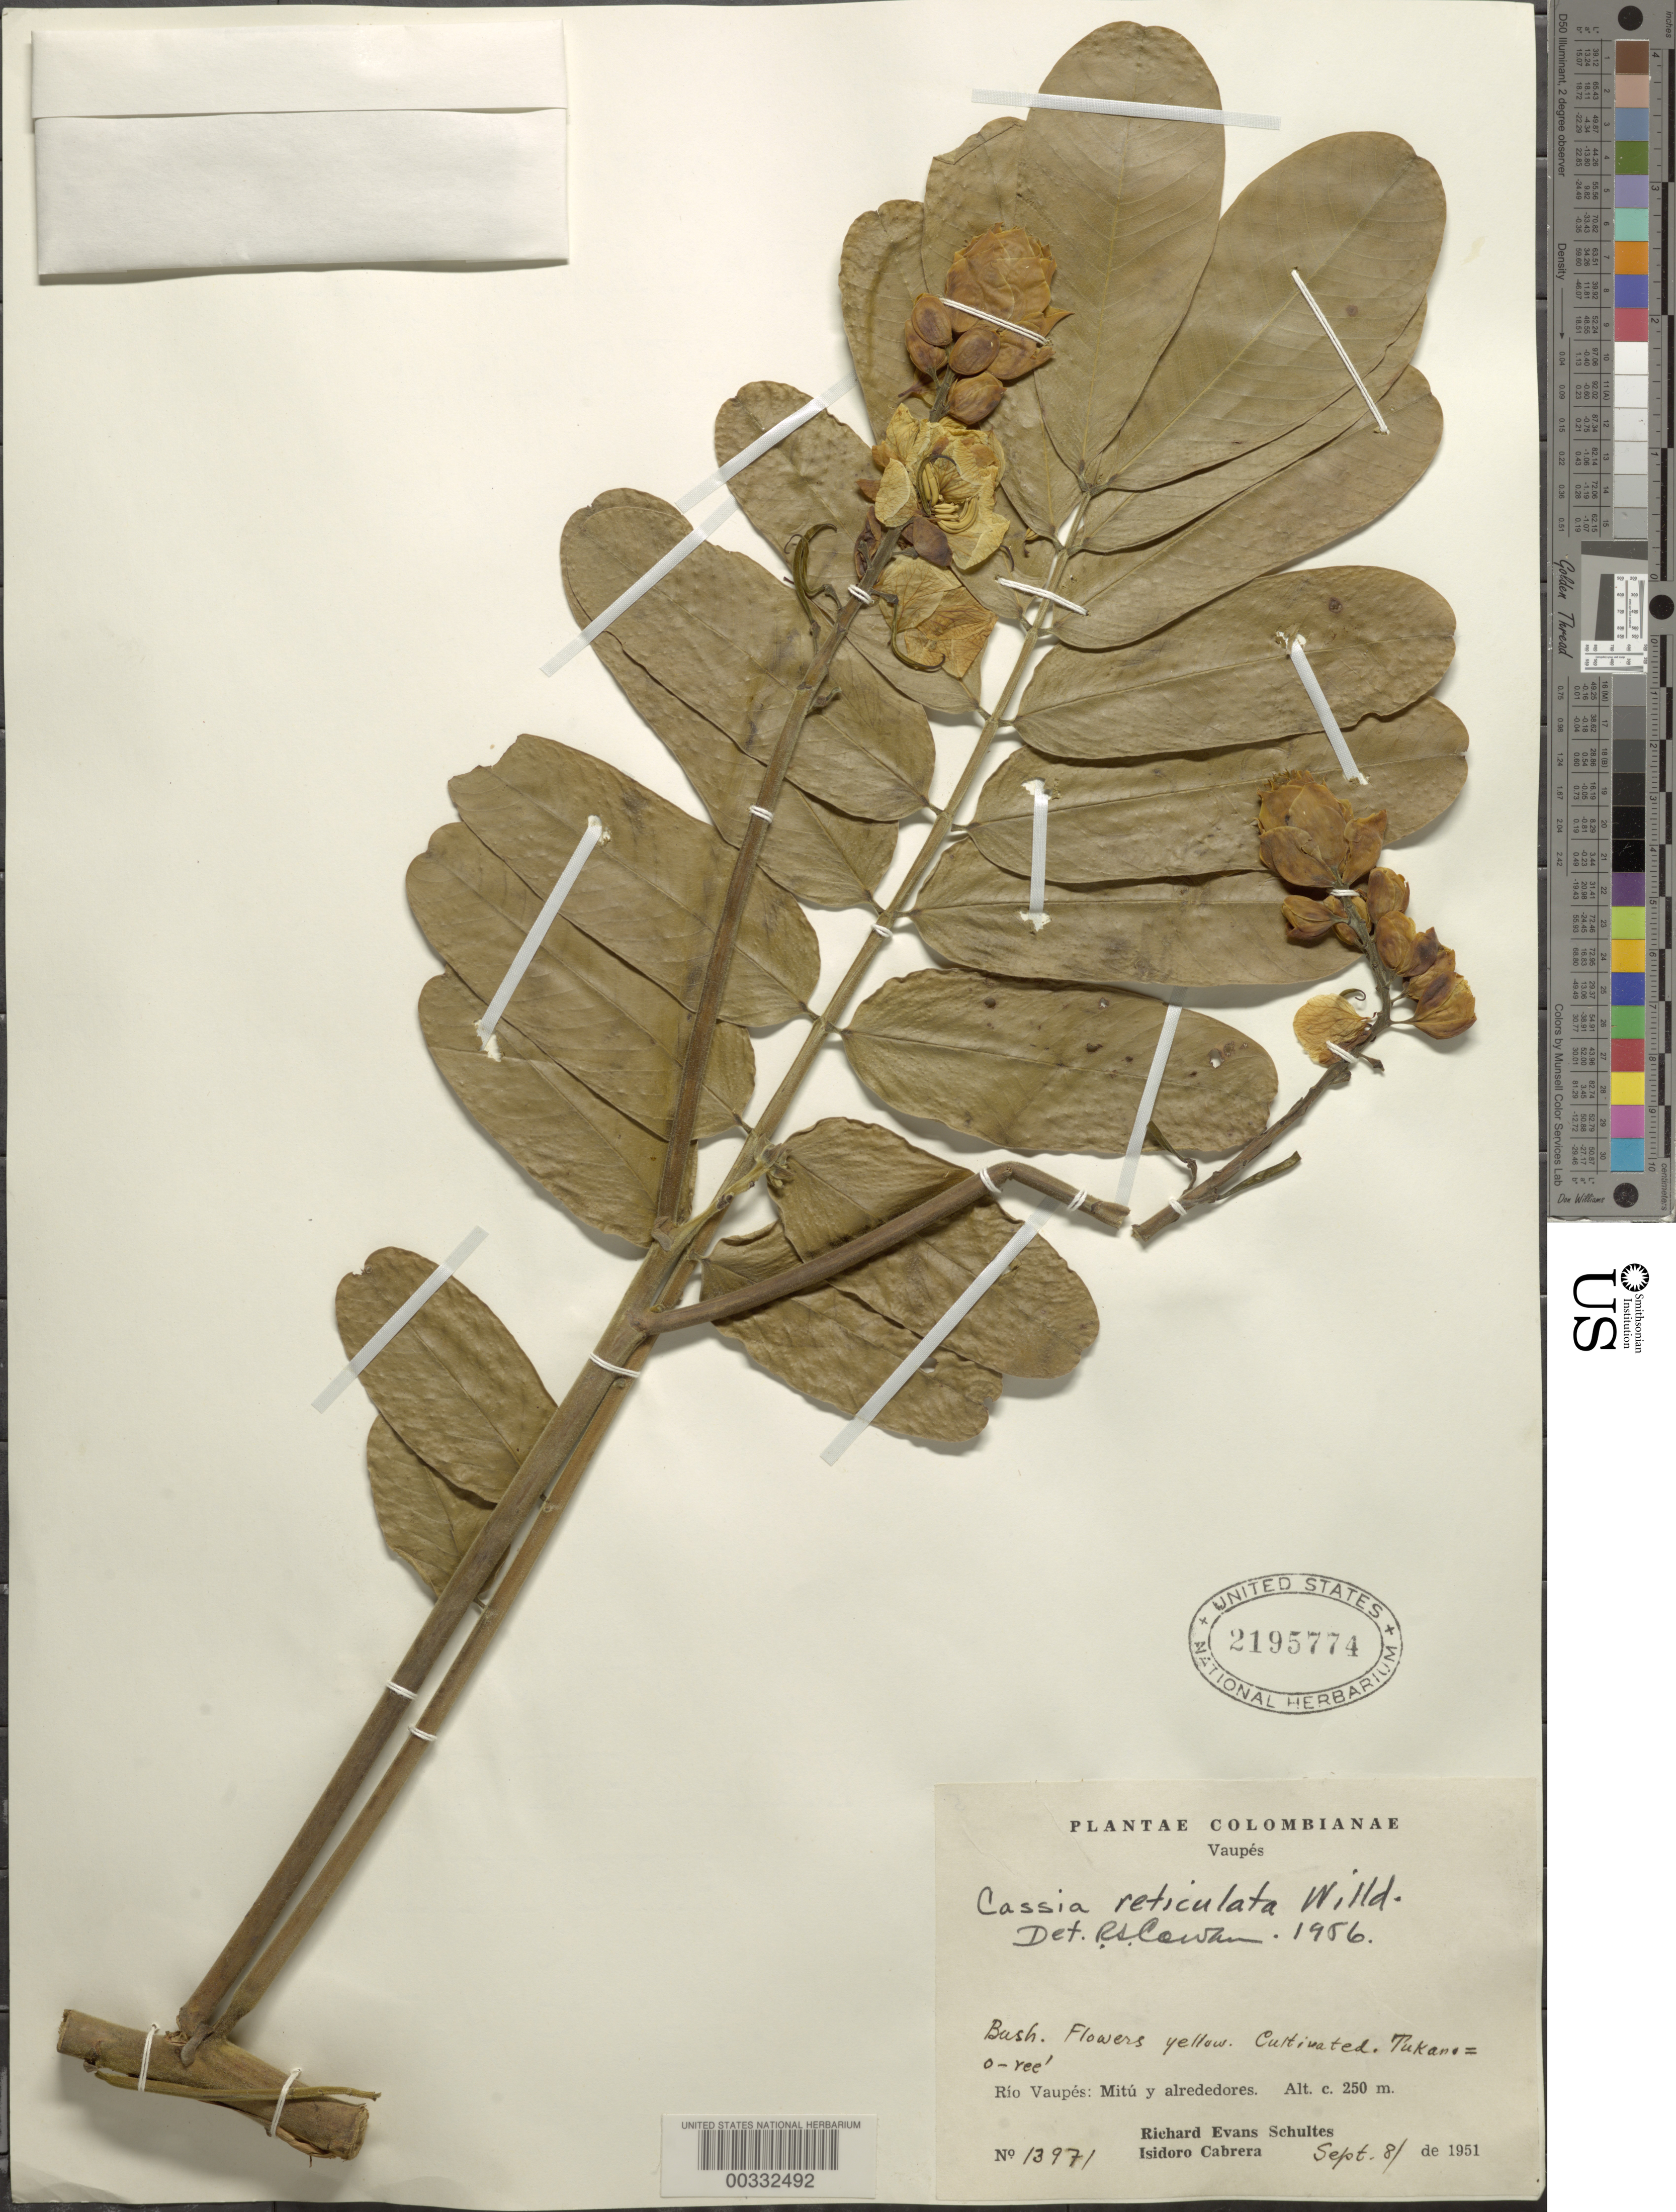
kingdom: Plantae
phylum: Tracheophyta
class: Magnoliopsida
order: Fabales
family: Fabaceae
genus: Senna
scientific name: Senna reticulata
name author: (Willd.) H.S. Irwin & Barneby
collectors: R. E. Schultes & I. Cabrera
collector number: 13971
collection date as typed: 08 Sep 1951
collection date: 1951-09-08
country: Colombia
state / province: Vaupés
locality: Mity and vicinity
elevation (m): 250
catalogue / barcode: US 2195774